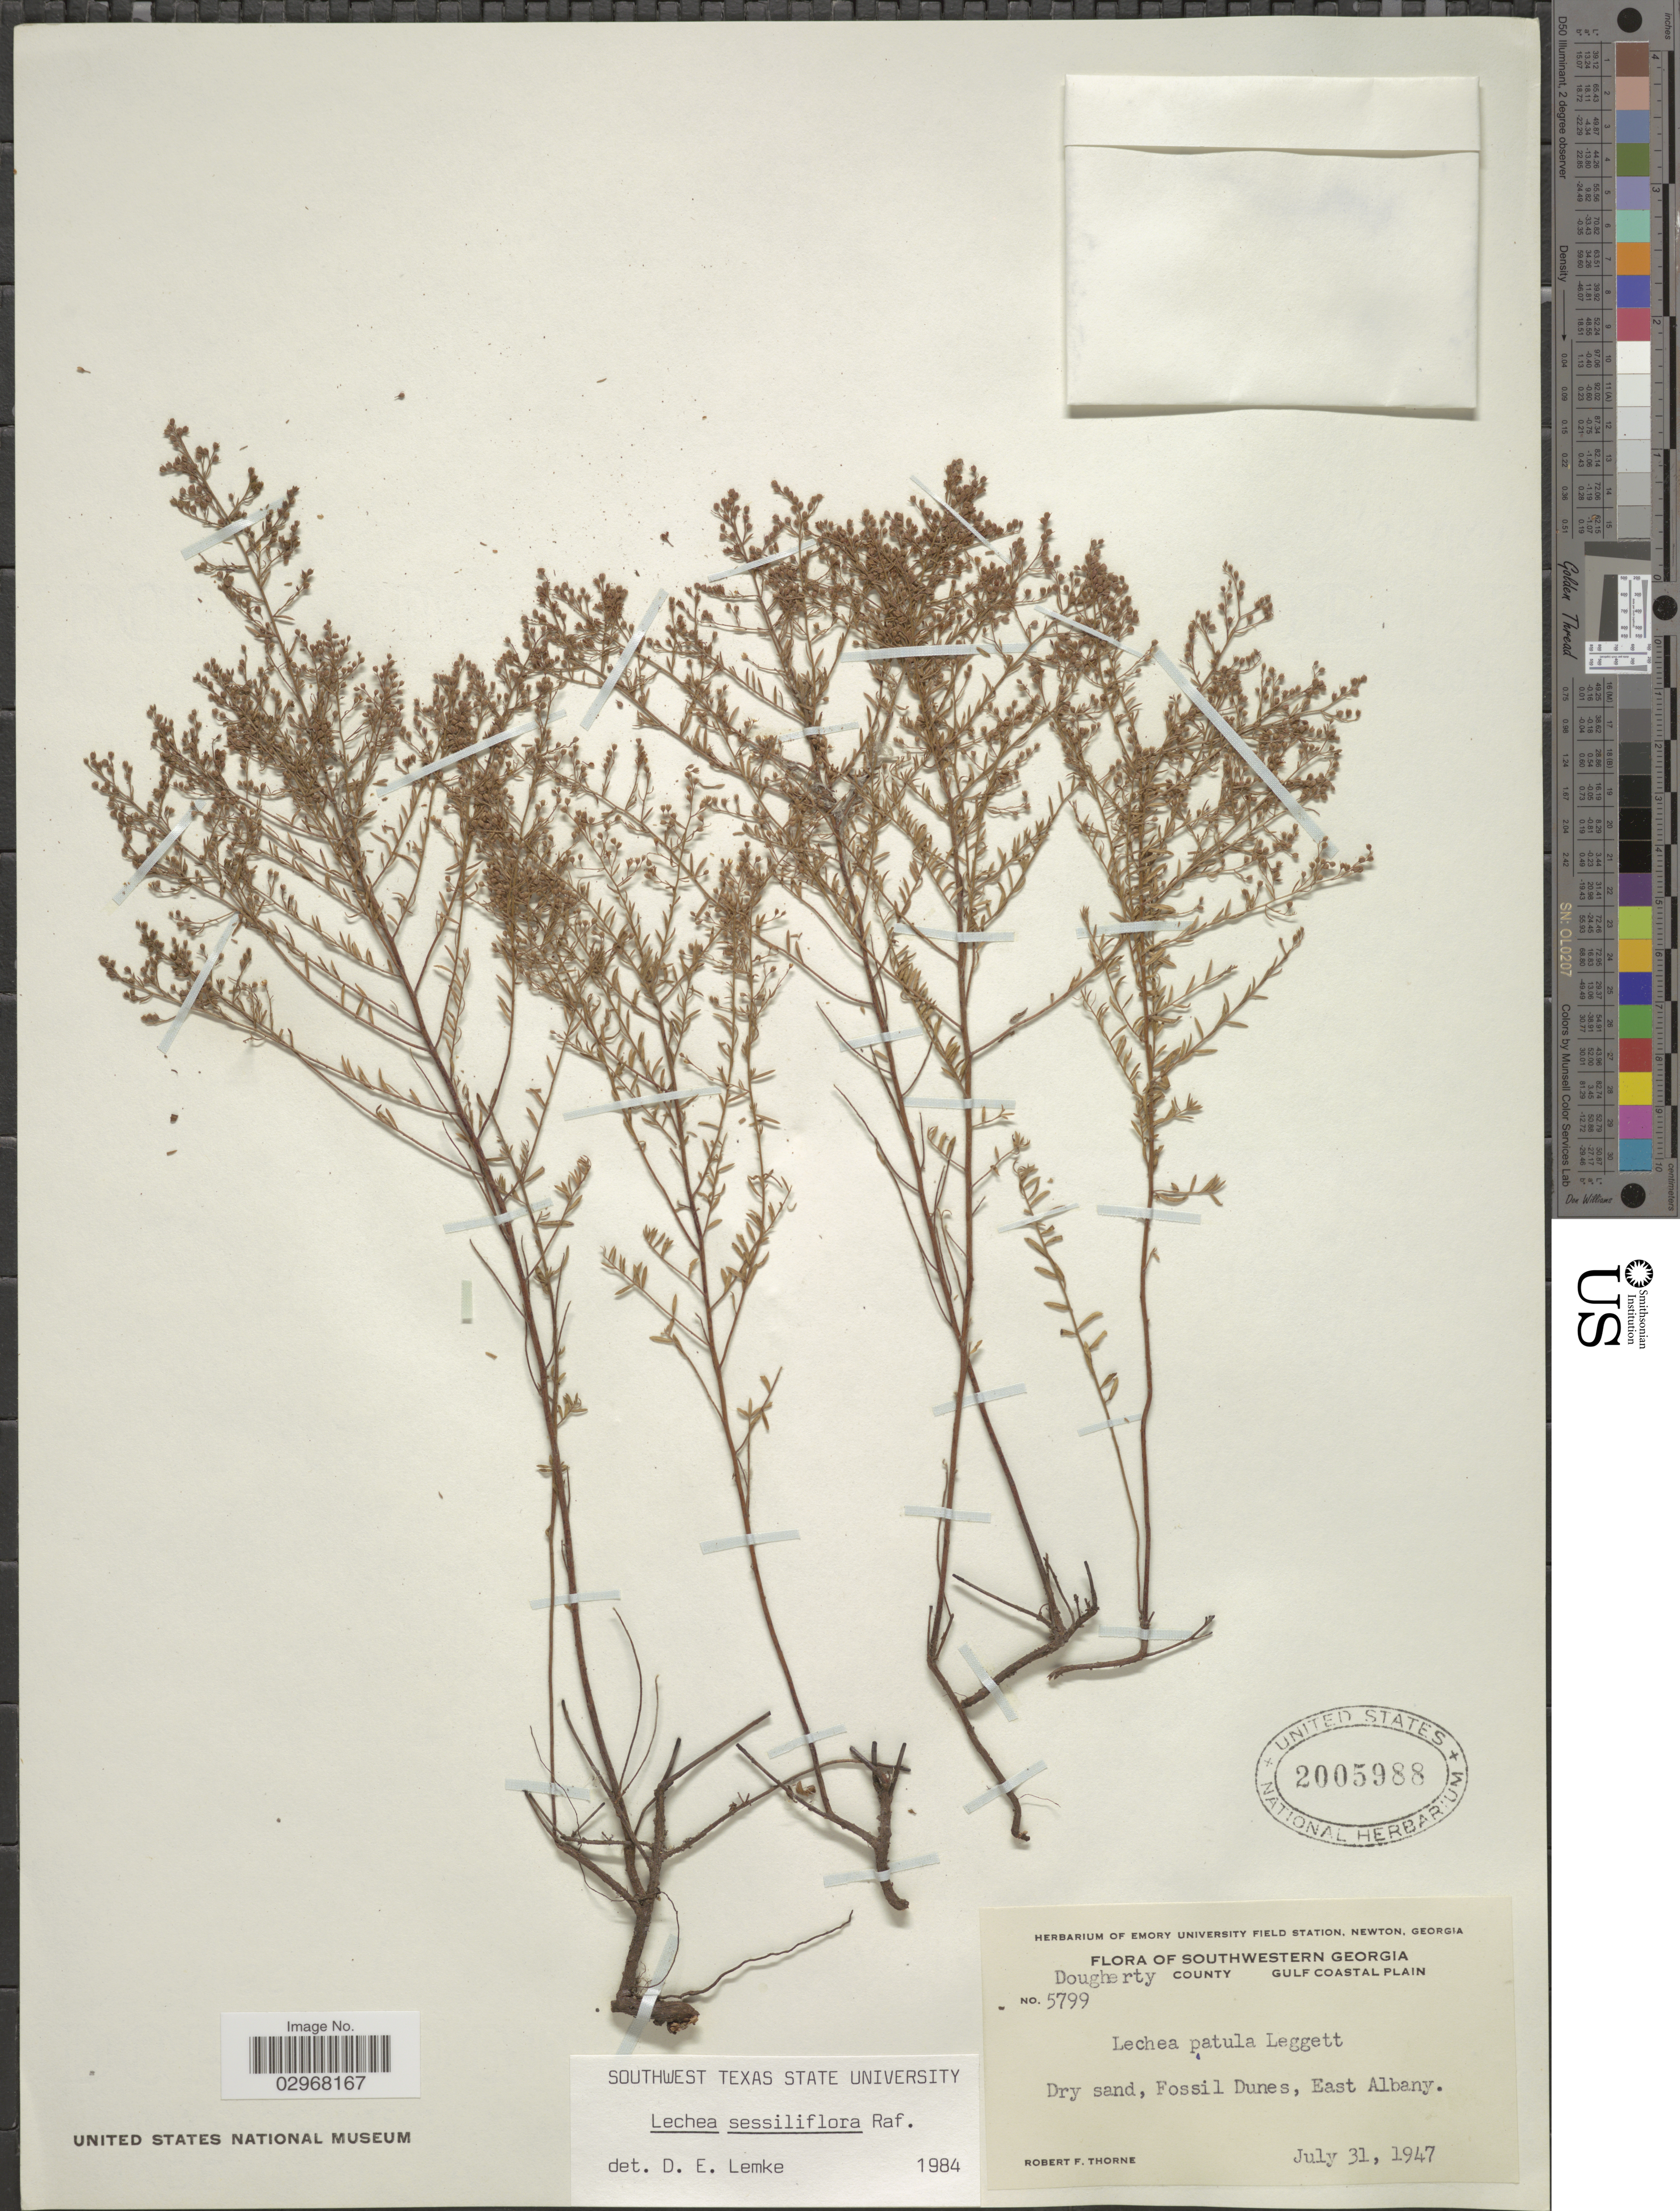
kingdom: Plantae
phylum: Tracheophyta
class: Magnoliopsida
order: Malvales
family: Cistaceae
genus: Lechea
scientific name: Lechea sessiliflora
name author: Raf.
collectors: R. F. Thorne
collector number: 5799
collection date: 1947-07-31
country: United States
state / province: Georgia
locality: Southwestern Georgia. Dougherty county. Gulf Coastal Plain. Fossil Dunes, East Albany.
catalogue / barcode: US 2005988